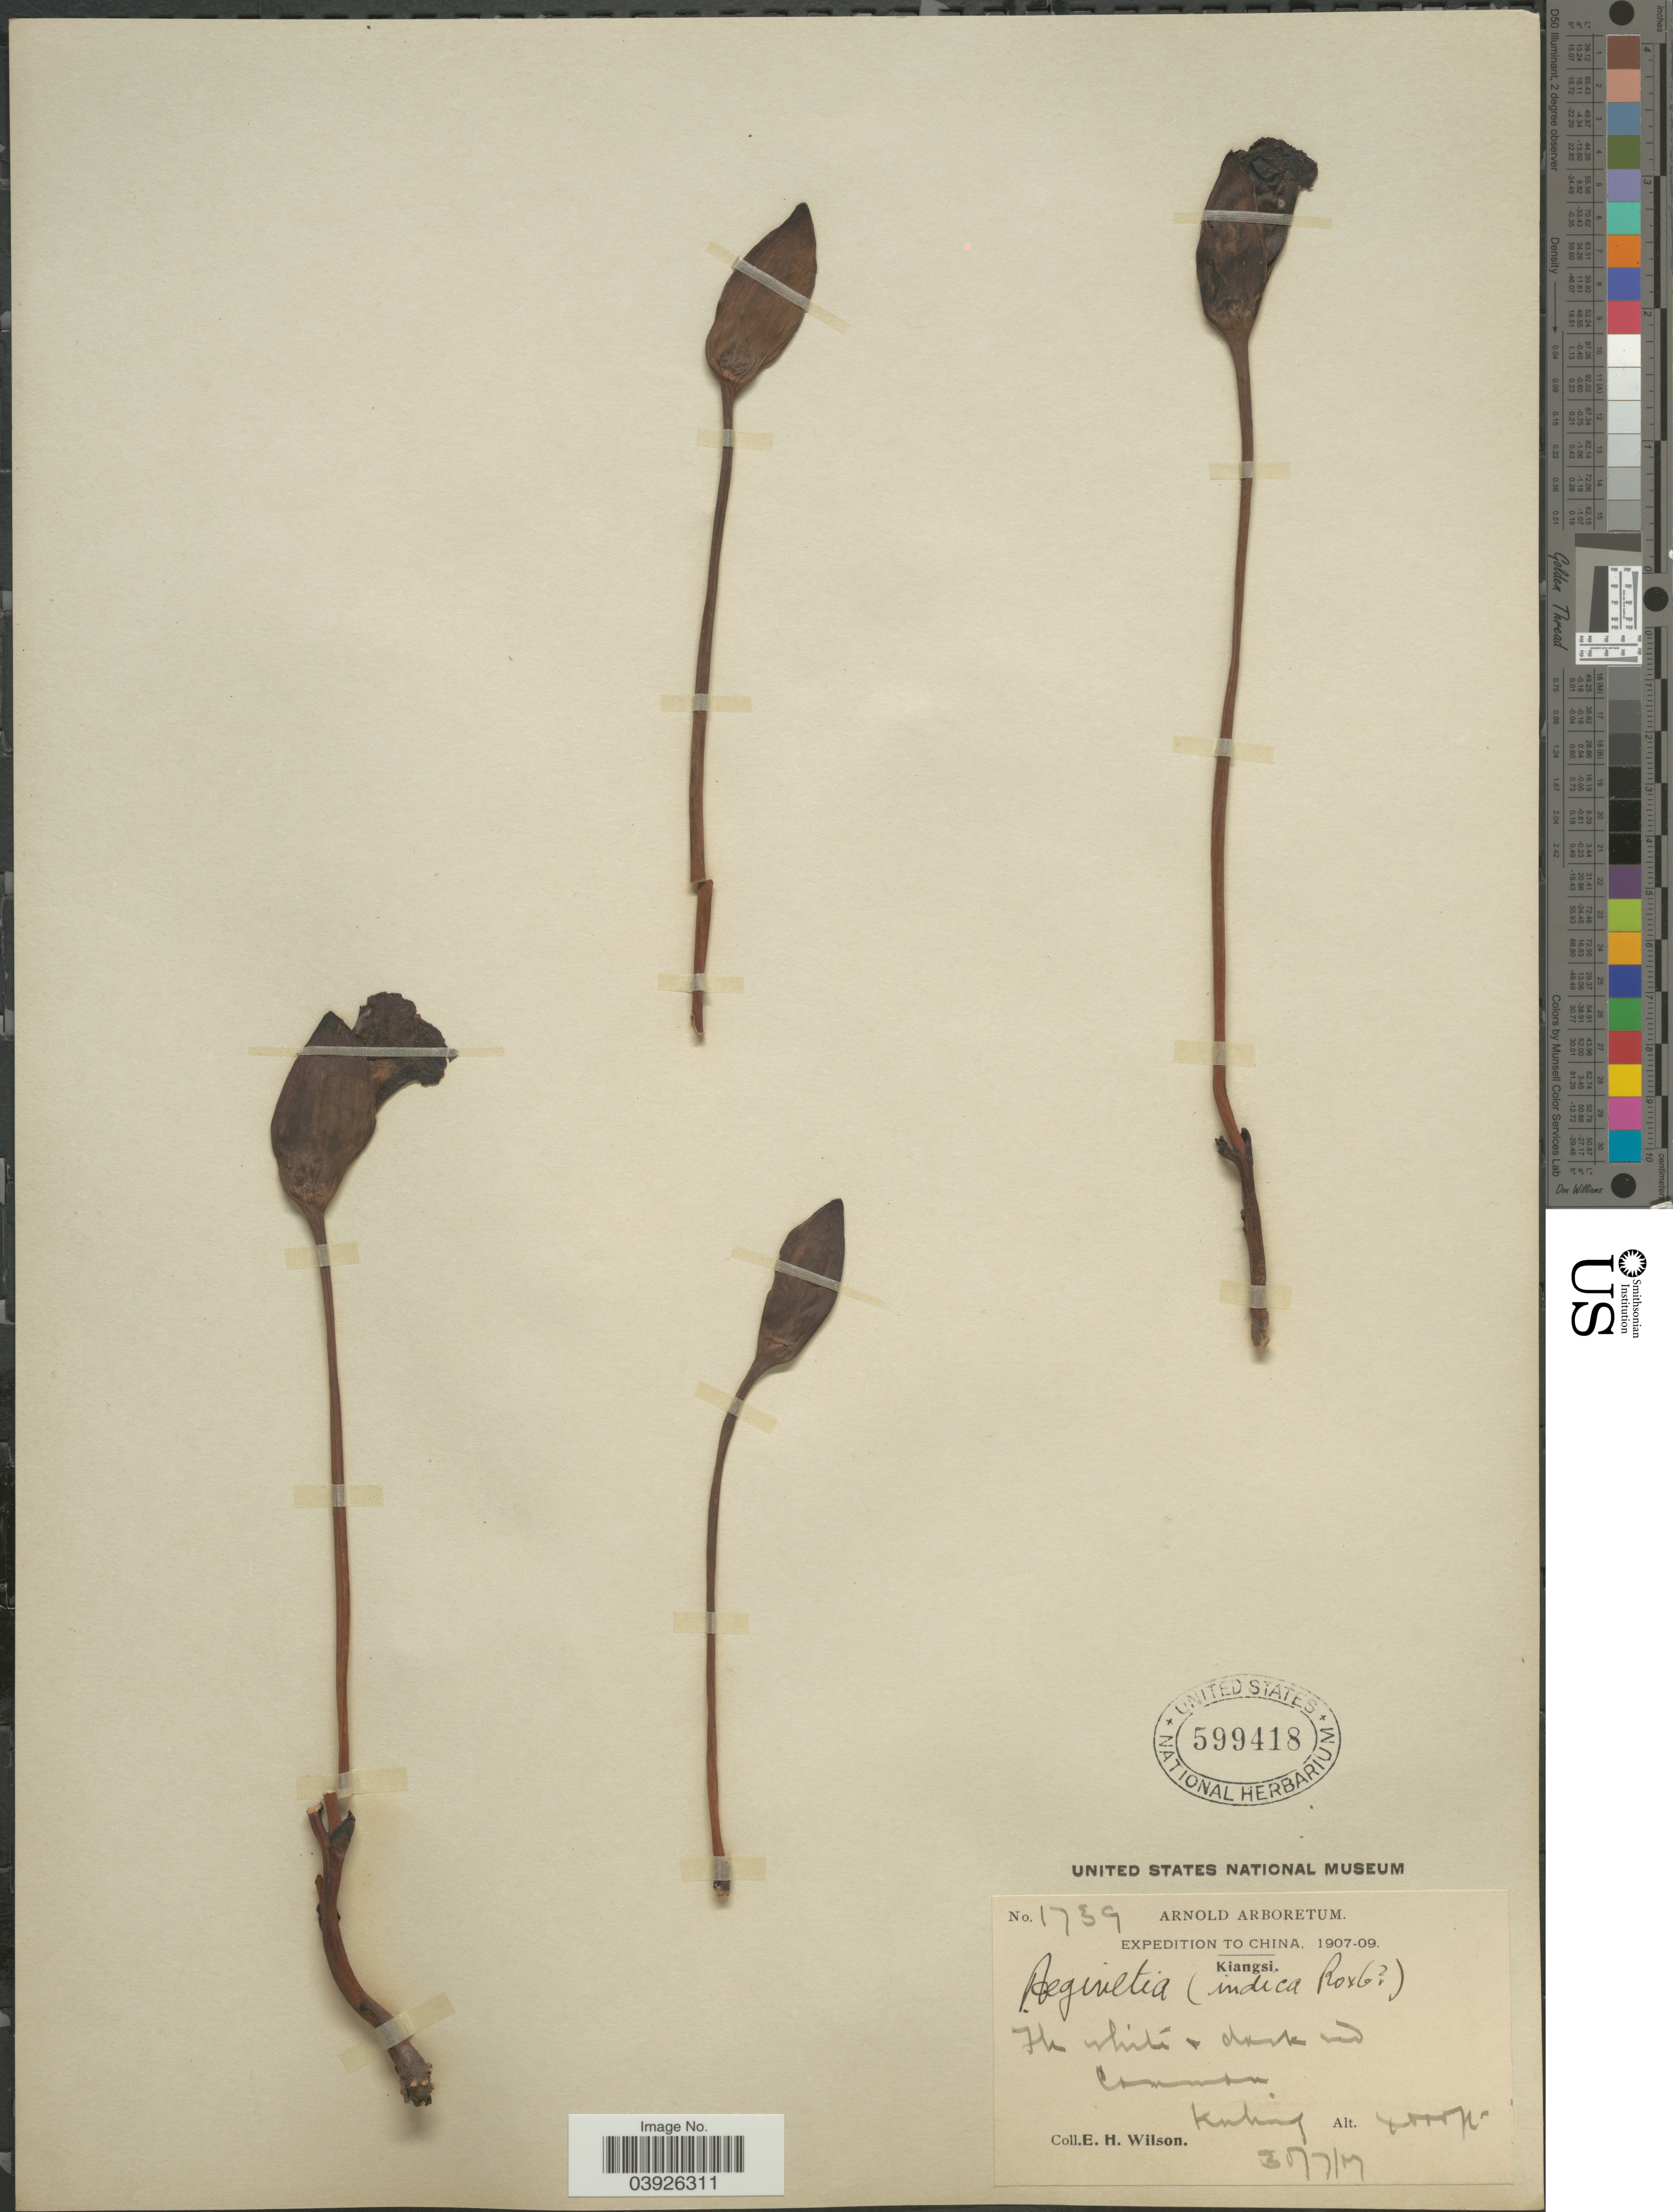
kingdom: Plantae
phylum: Tracheophyta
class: Magnoliopsida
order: Lamiales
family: Orobanchaceae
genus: Aeginetia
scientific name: Aeginetia indica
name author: L.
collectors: E. Wilson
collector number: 1759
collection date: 1907-07-30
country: China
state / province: Jiangxi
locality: Kiangsi. Kuling.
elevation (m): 1219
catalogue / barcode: US 599418